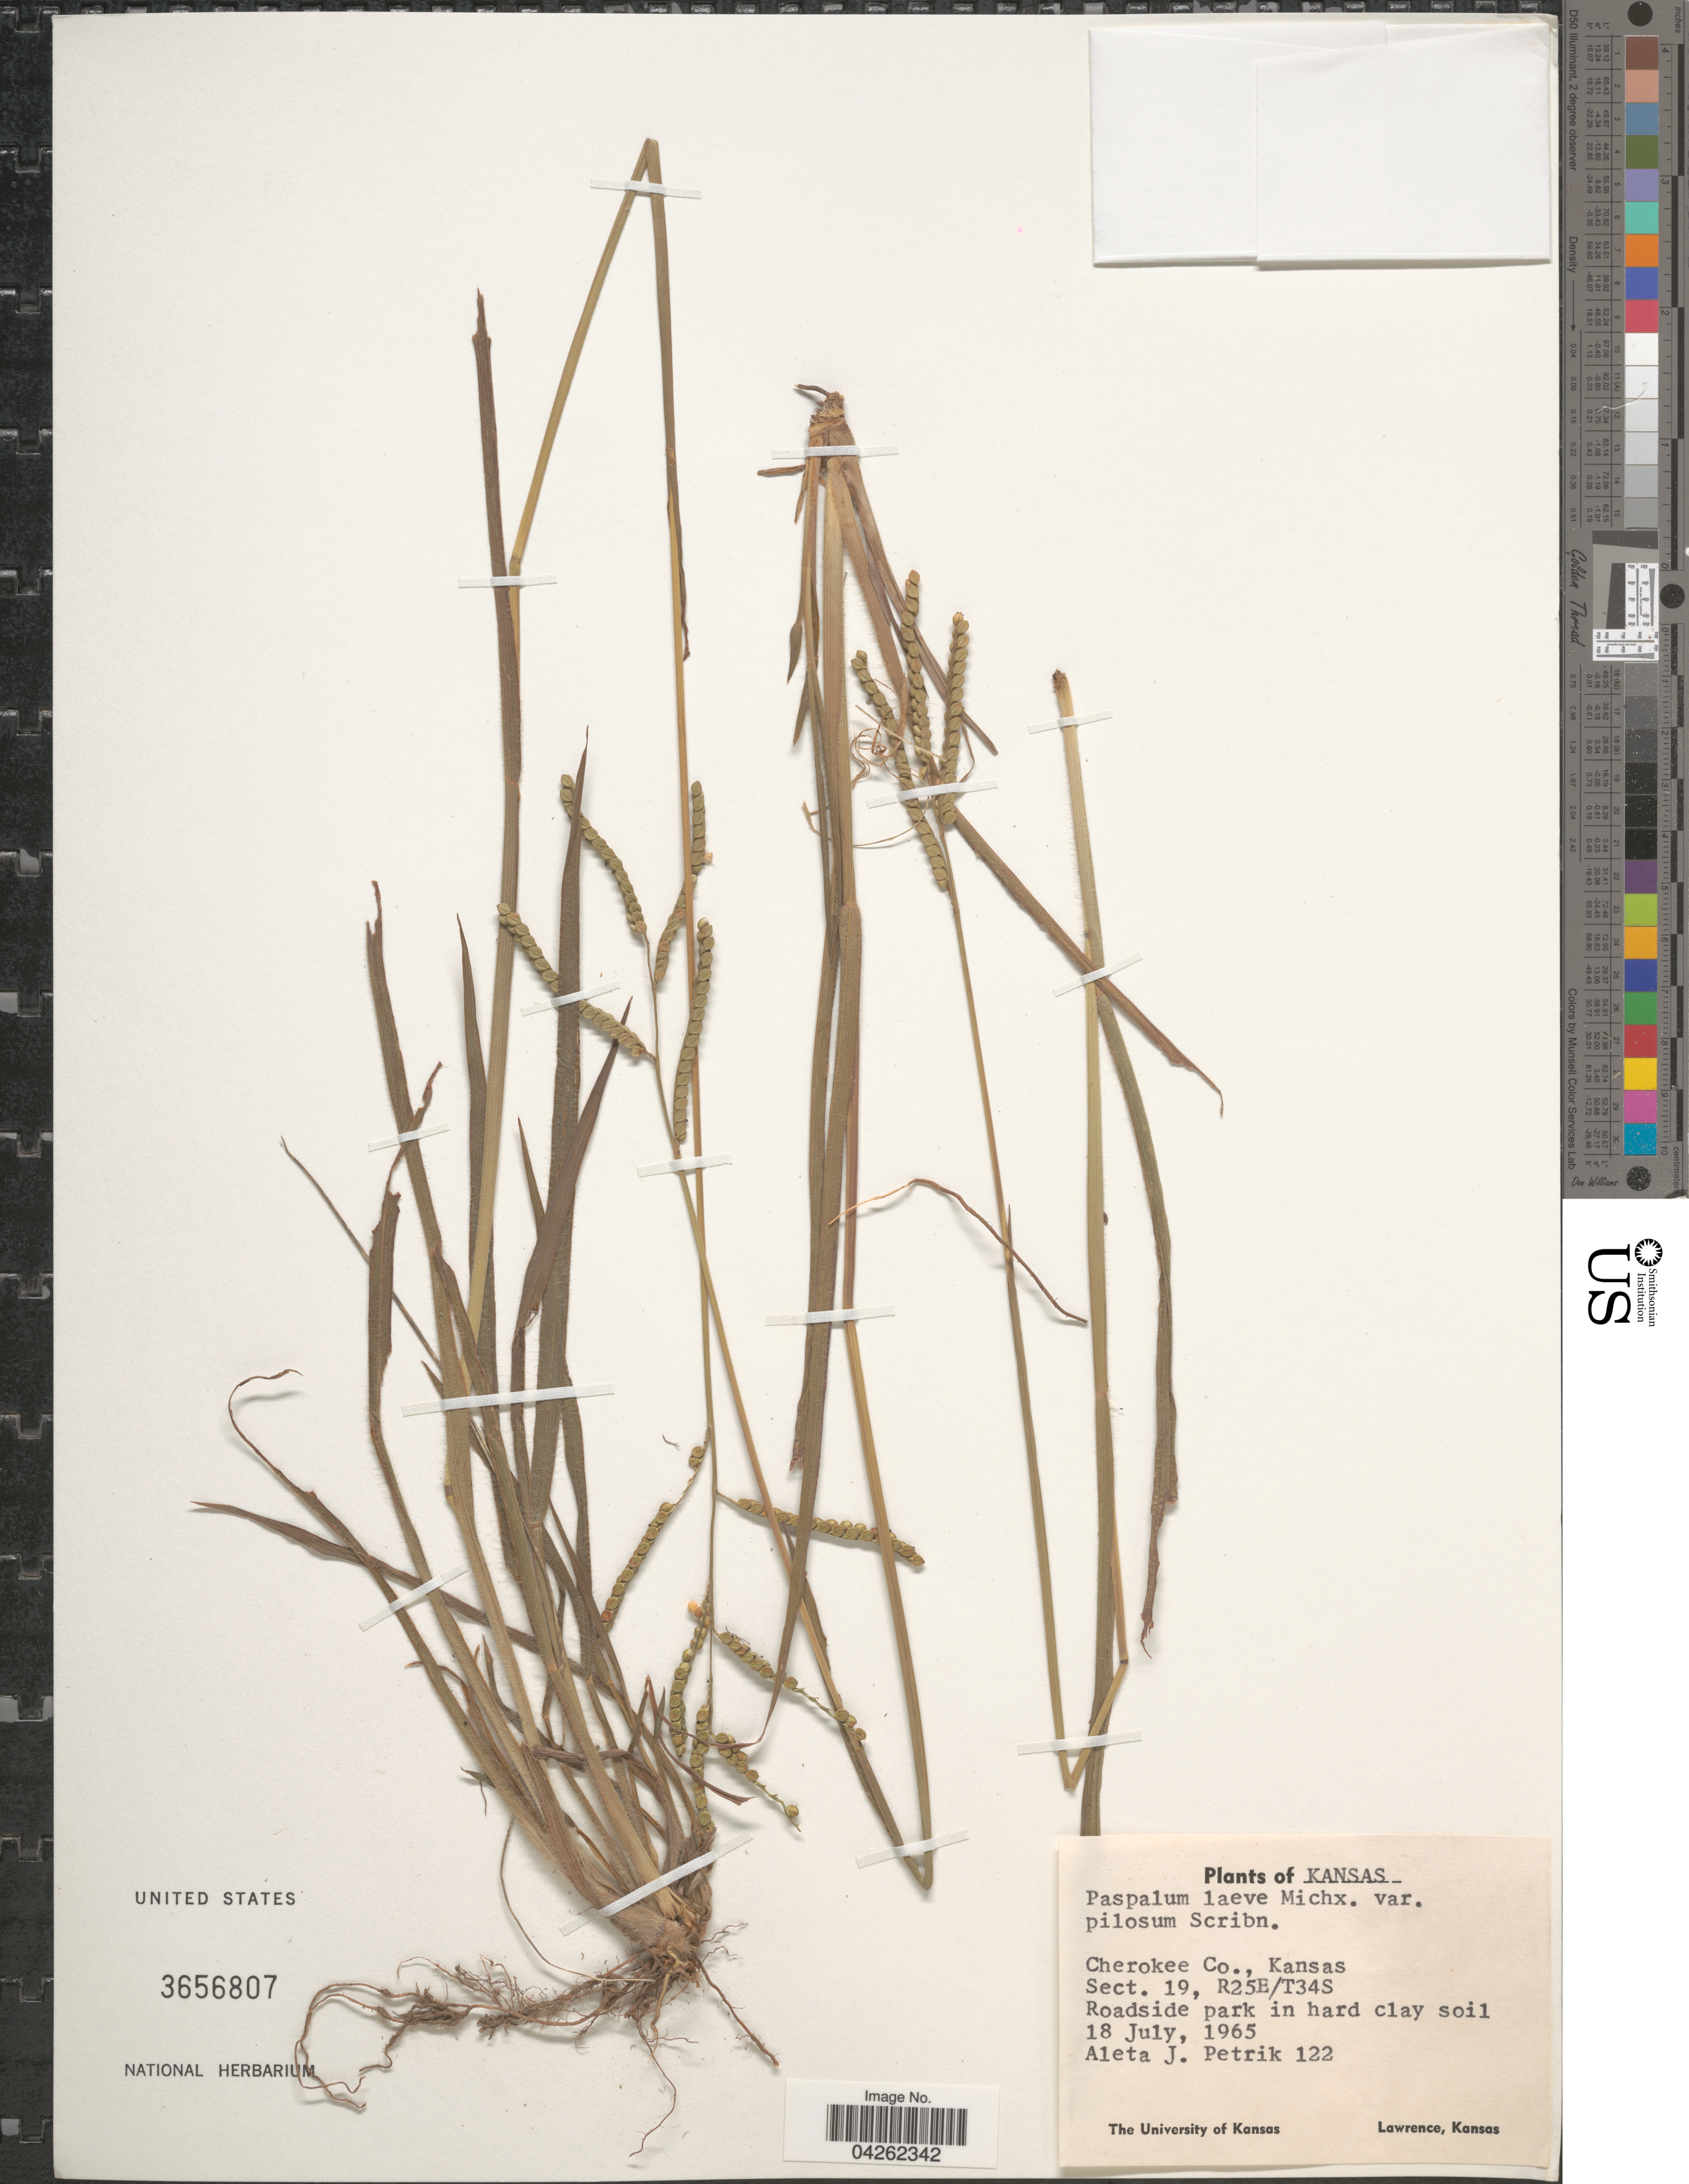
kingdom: Plantae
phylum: Tracheophyta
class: Liliopsida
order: Poales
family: Poaceae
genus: Paspalum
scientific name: Paspalum laeve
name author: Michx.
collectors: A. Petrik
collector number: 122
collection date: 1965-07-18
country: United States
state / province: Kansas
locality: Cherokee Co., Sect. 19, R25E/T34S. Roadside park in hard clay soil.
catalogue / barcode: US 3656807